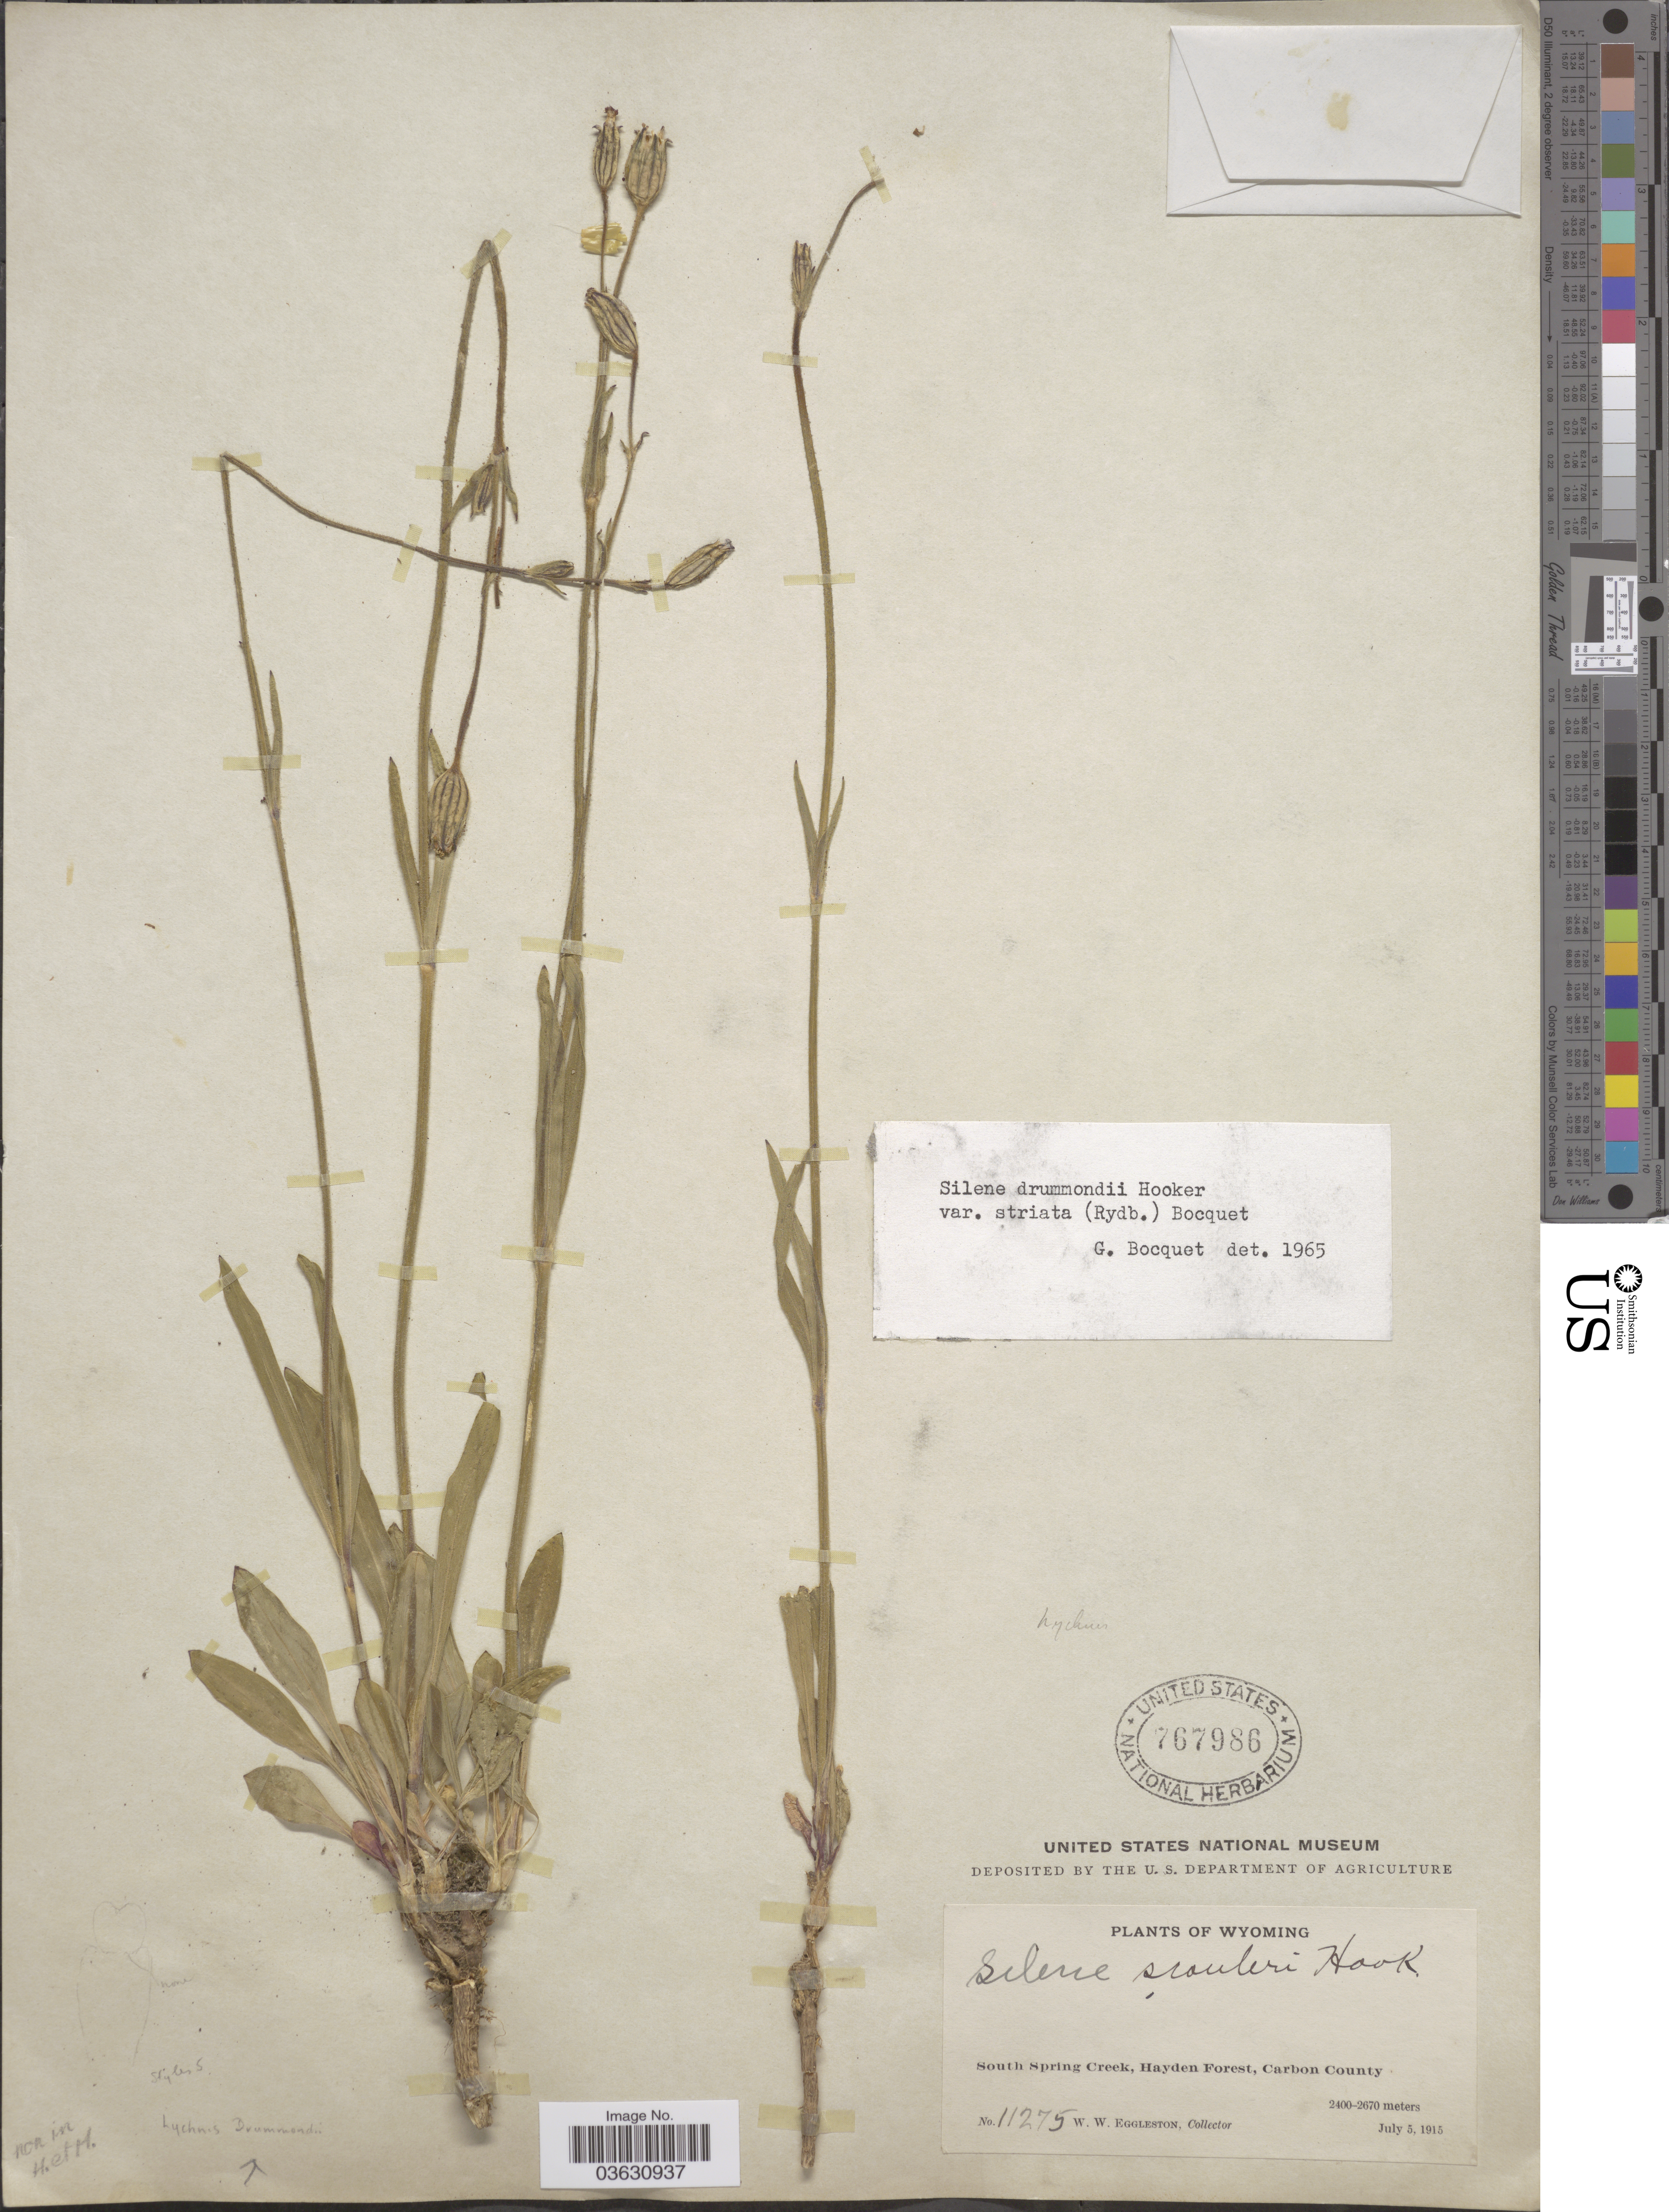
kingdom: Plantae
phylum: Tracheophyta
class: Magnoliopsida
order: Caryophyllales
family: Caryophyllaceae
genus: Silene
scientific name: Silene drummondii var. striata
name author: (Rydb.) Bocquet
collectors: W. W. Eggleston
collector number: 11275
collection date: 1915-07-05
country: United States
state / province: Wyoming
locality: South Spring Creek, Hayden Forest, Carbon County.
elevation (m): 2400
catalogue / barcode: US 767986